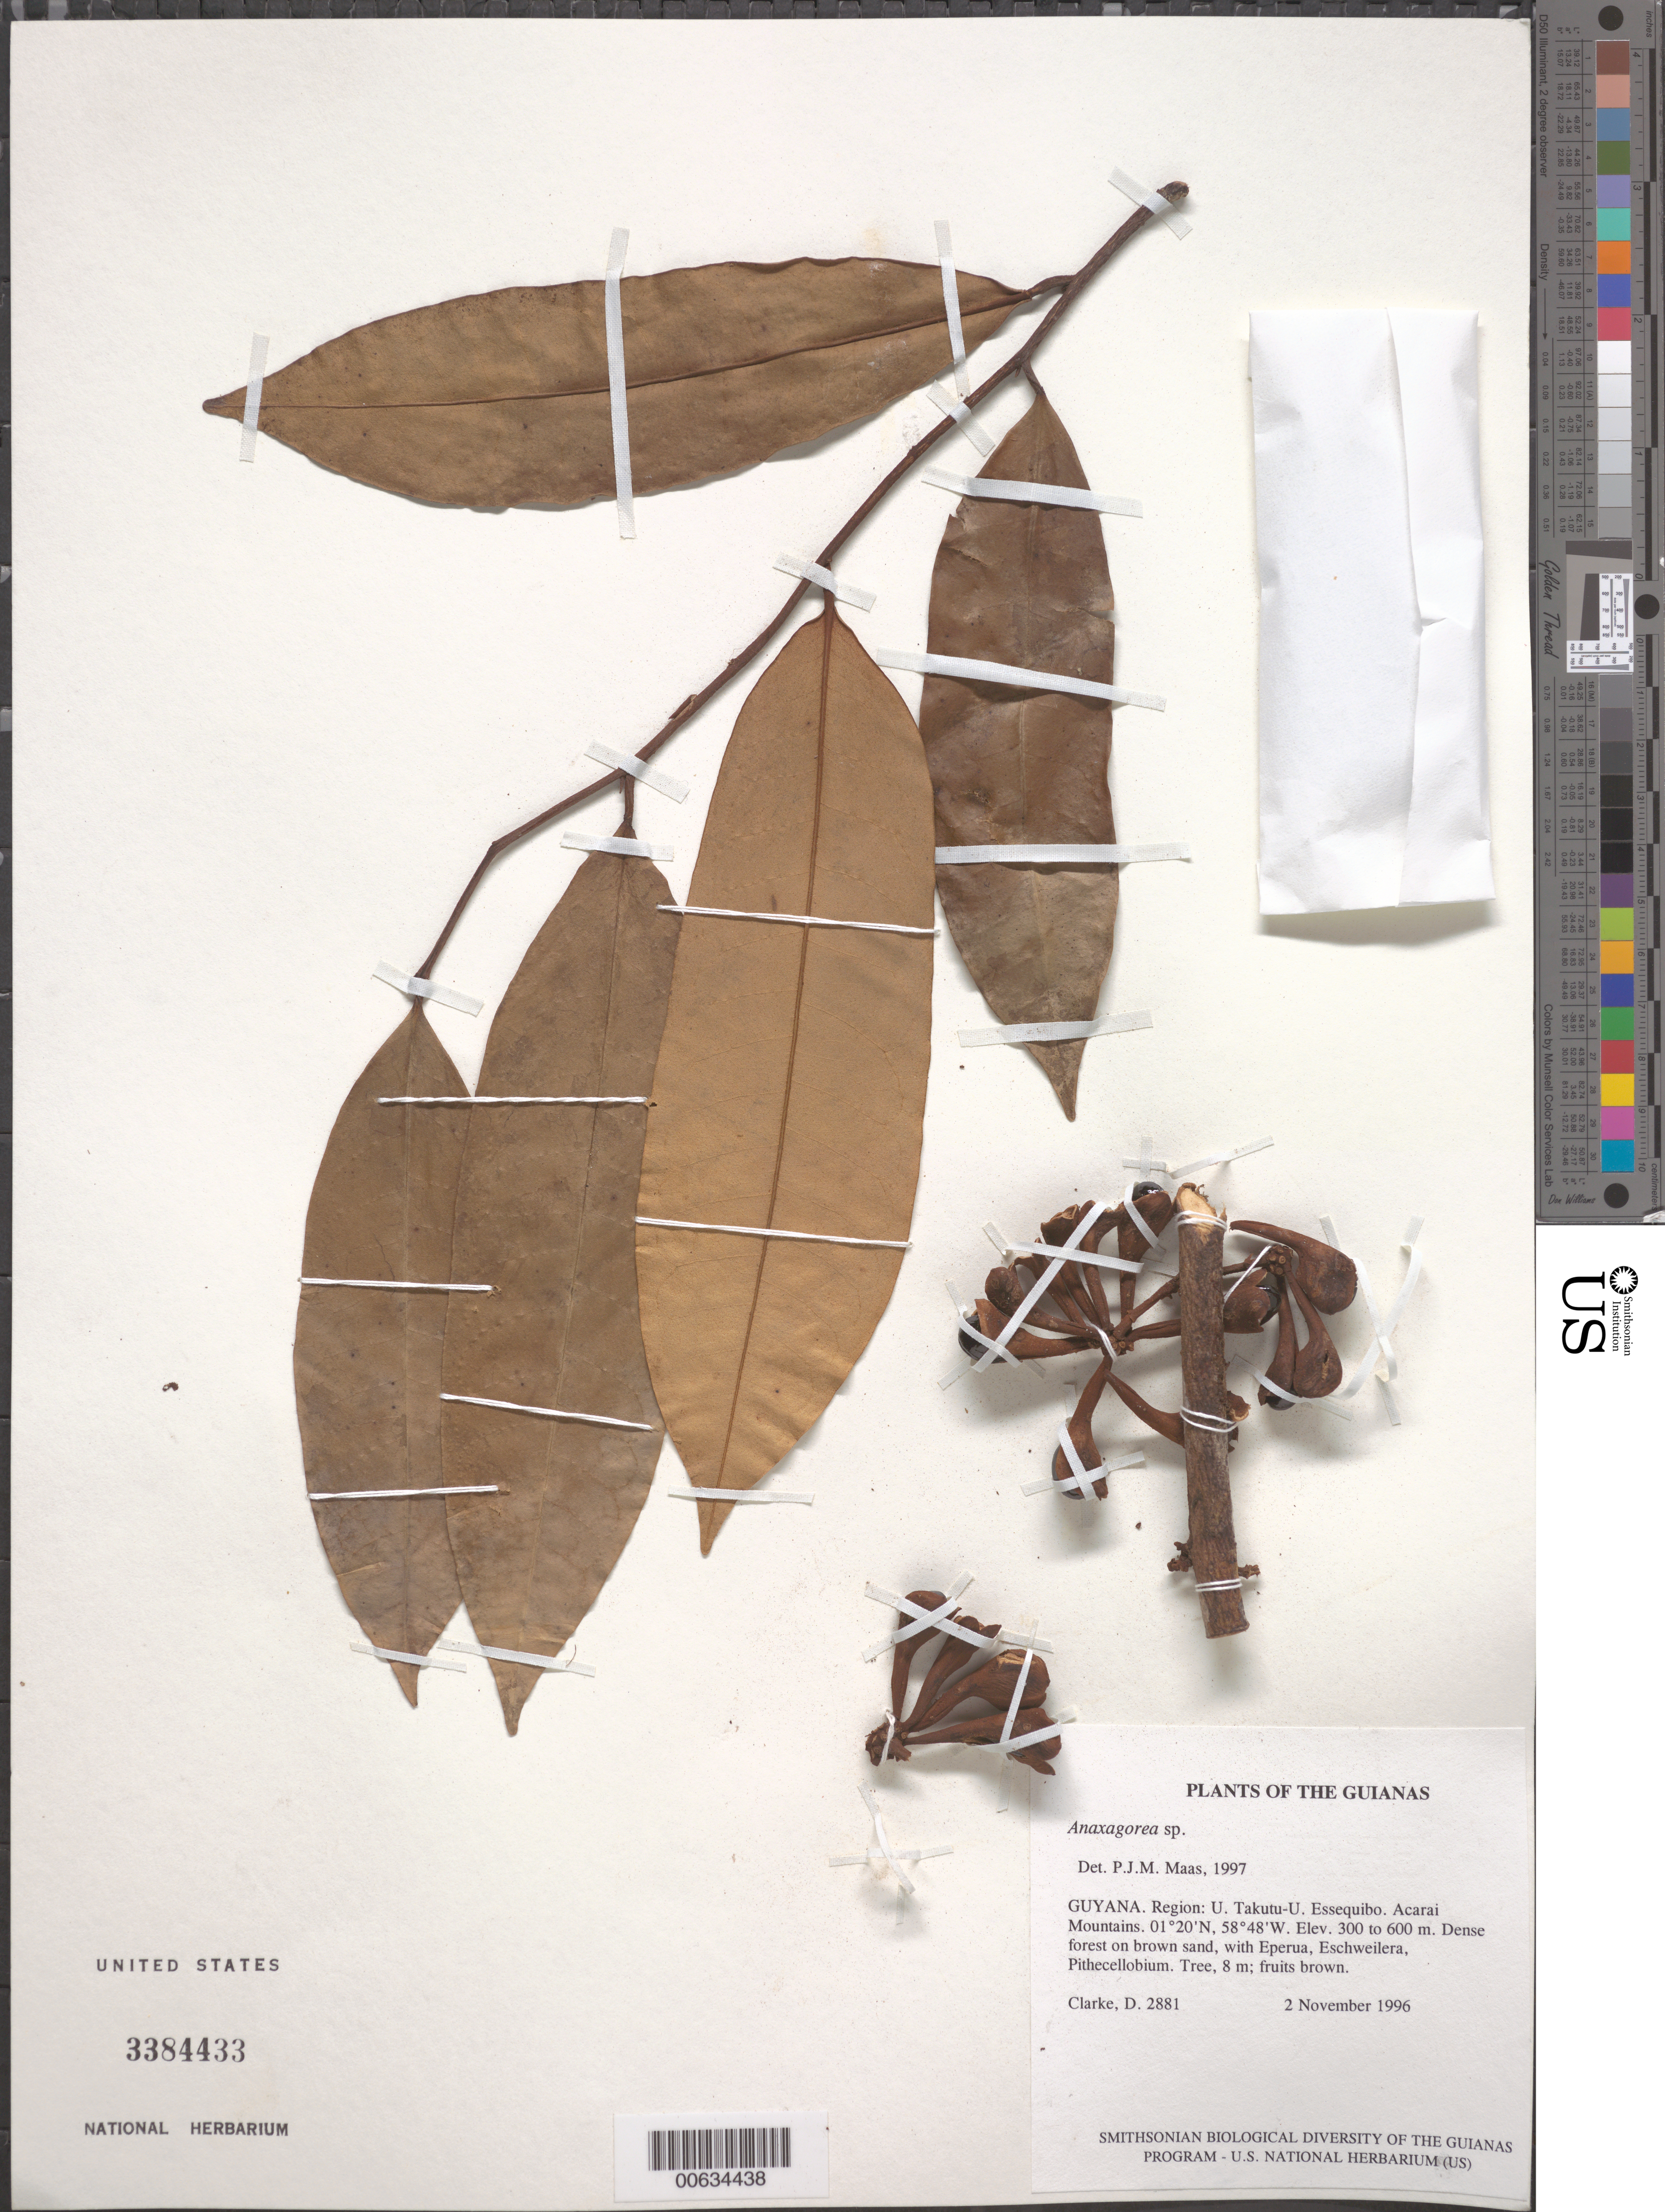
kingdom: Plantae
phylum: Tracheophyta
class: Magnoliopsida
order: Magnoliales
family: Annonaceae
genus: Anaxagorea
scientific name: Anaxagorea sp.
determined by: Maas, Paul J. M.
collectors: H. D. Clarke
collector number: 2881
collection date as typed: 2 November 1996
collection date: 1996-11-02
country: Guyana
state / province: U. Takutu-U. Essequibo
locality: Acarai Mountains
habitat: Dense forest on brown sand, with Eperua, Eschweilera, Pithecellobium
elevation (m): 300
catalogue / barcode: US 3384433